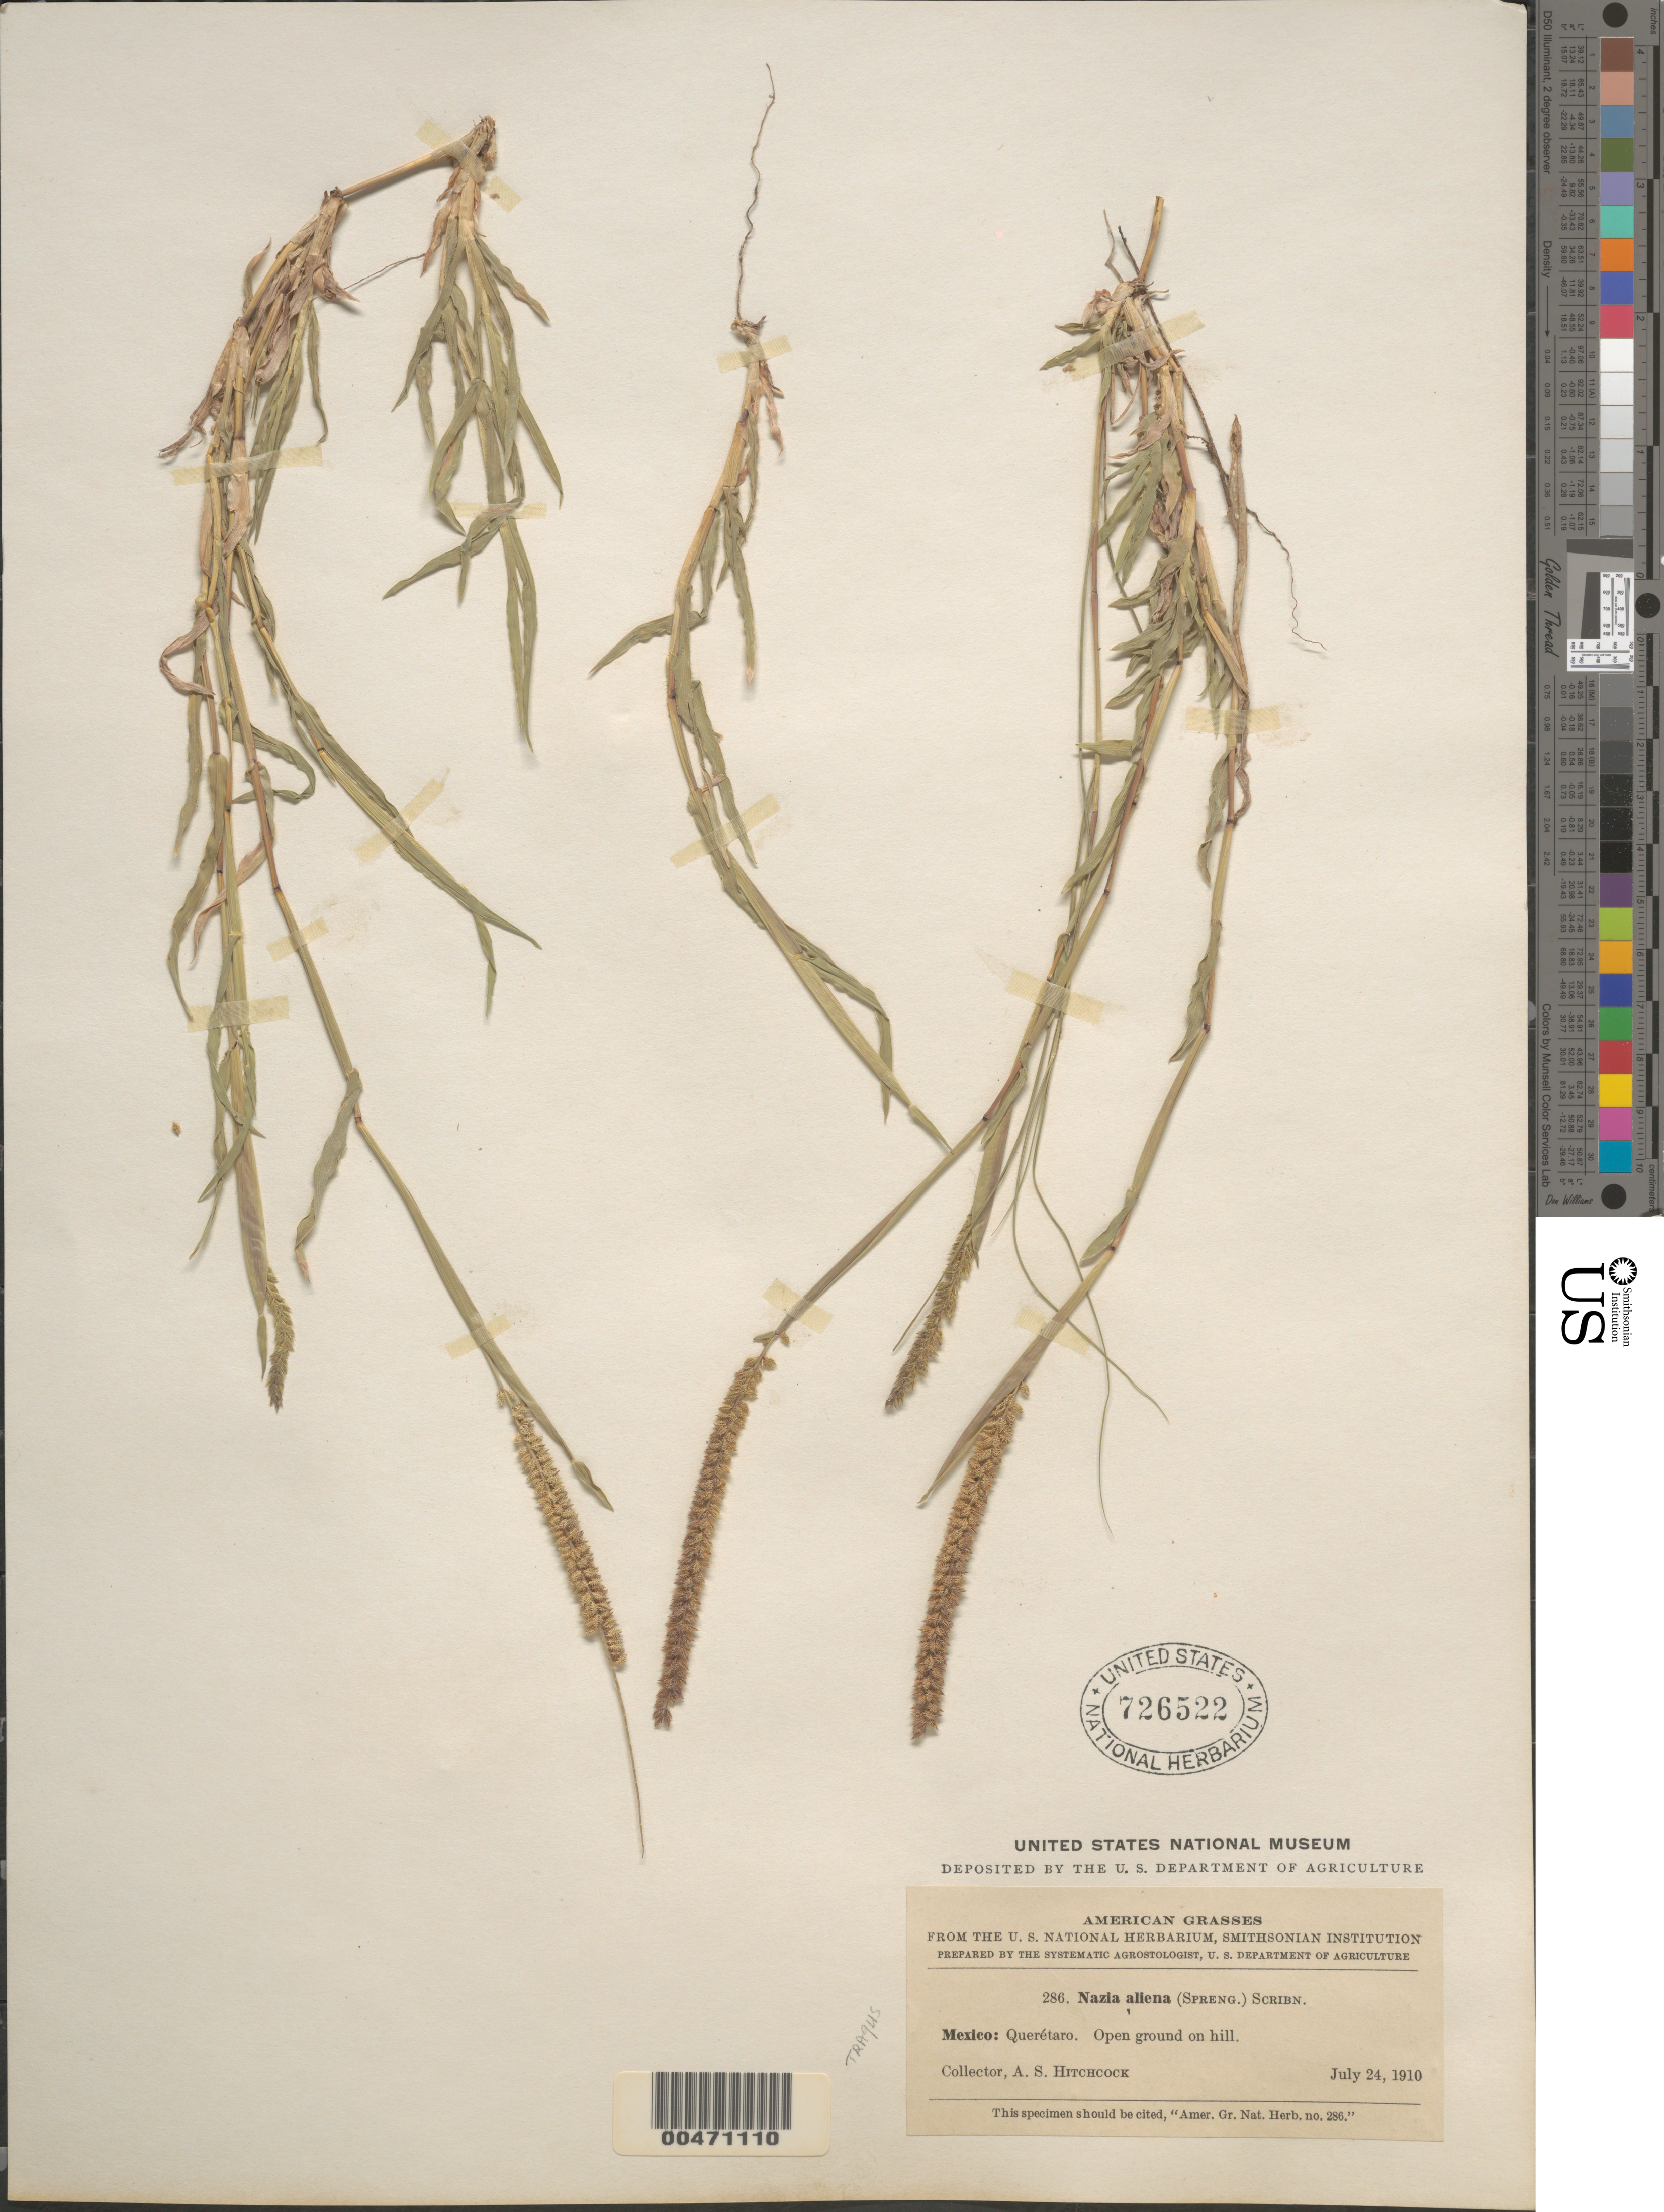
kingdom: Plantae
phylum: Tracheophyta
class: Liliopsida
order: Poales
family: Poaceae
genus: Tragus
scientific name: Tragus berteronianus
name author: Schult.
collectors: A. S. Hitchcock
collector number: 286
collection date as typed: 24 Jul 1910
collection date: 1910-07-24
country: Mexico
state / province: Querétaro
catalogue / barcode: US 726522